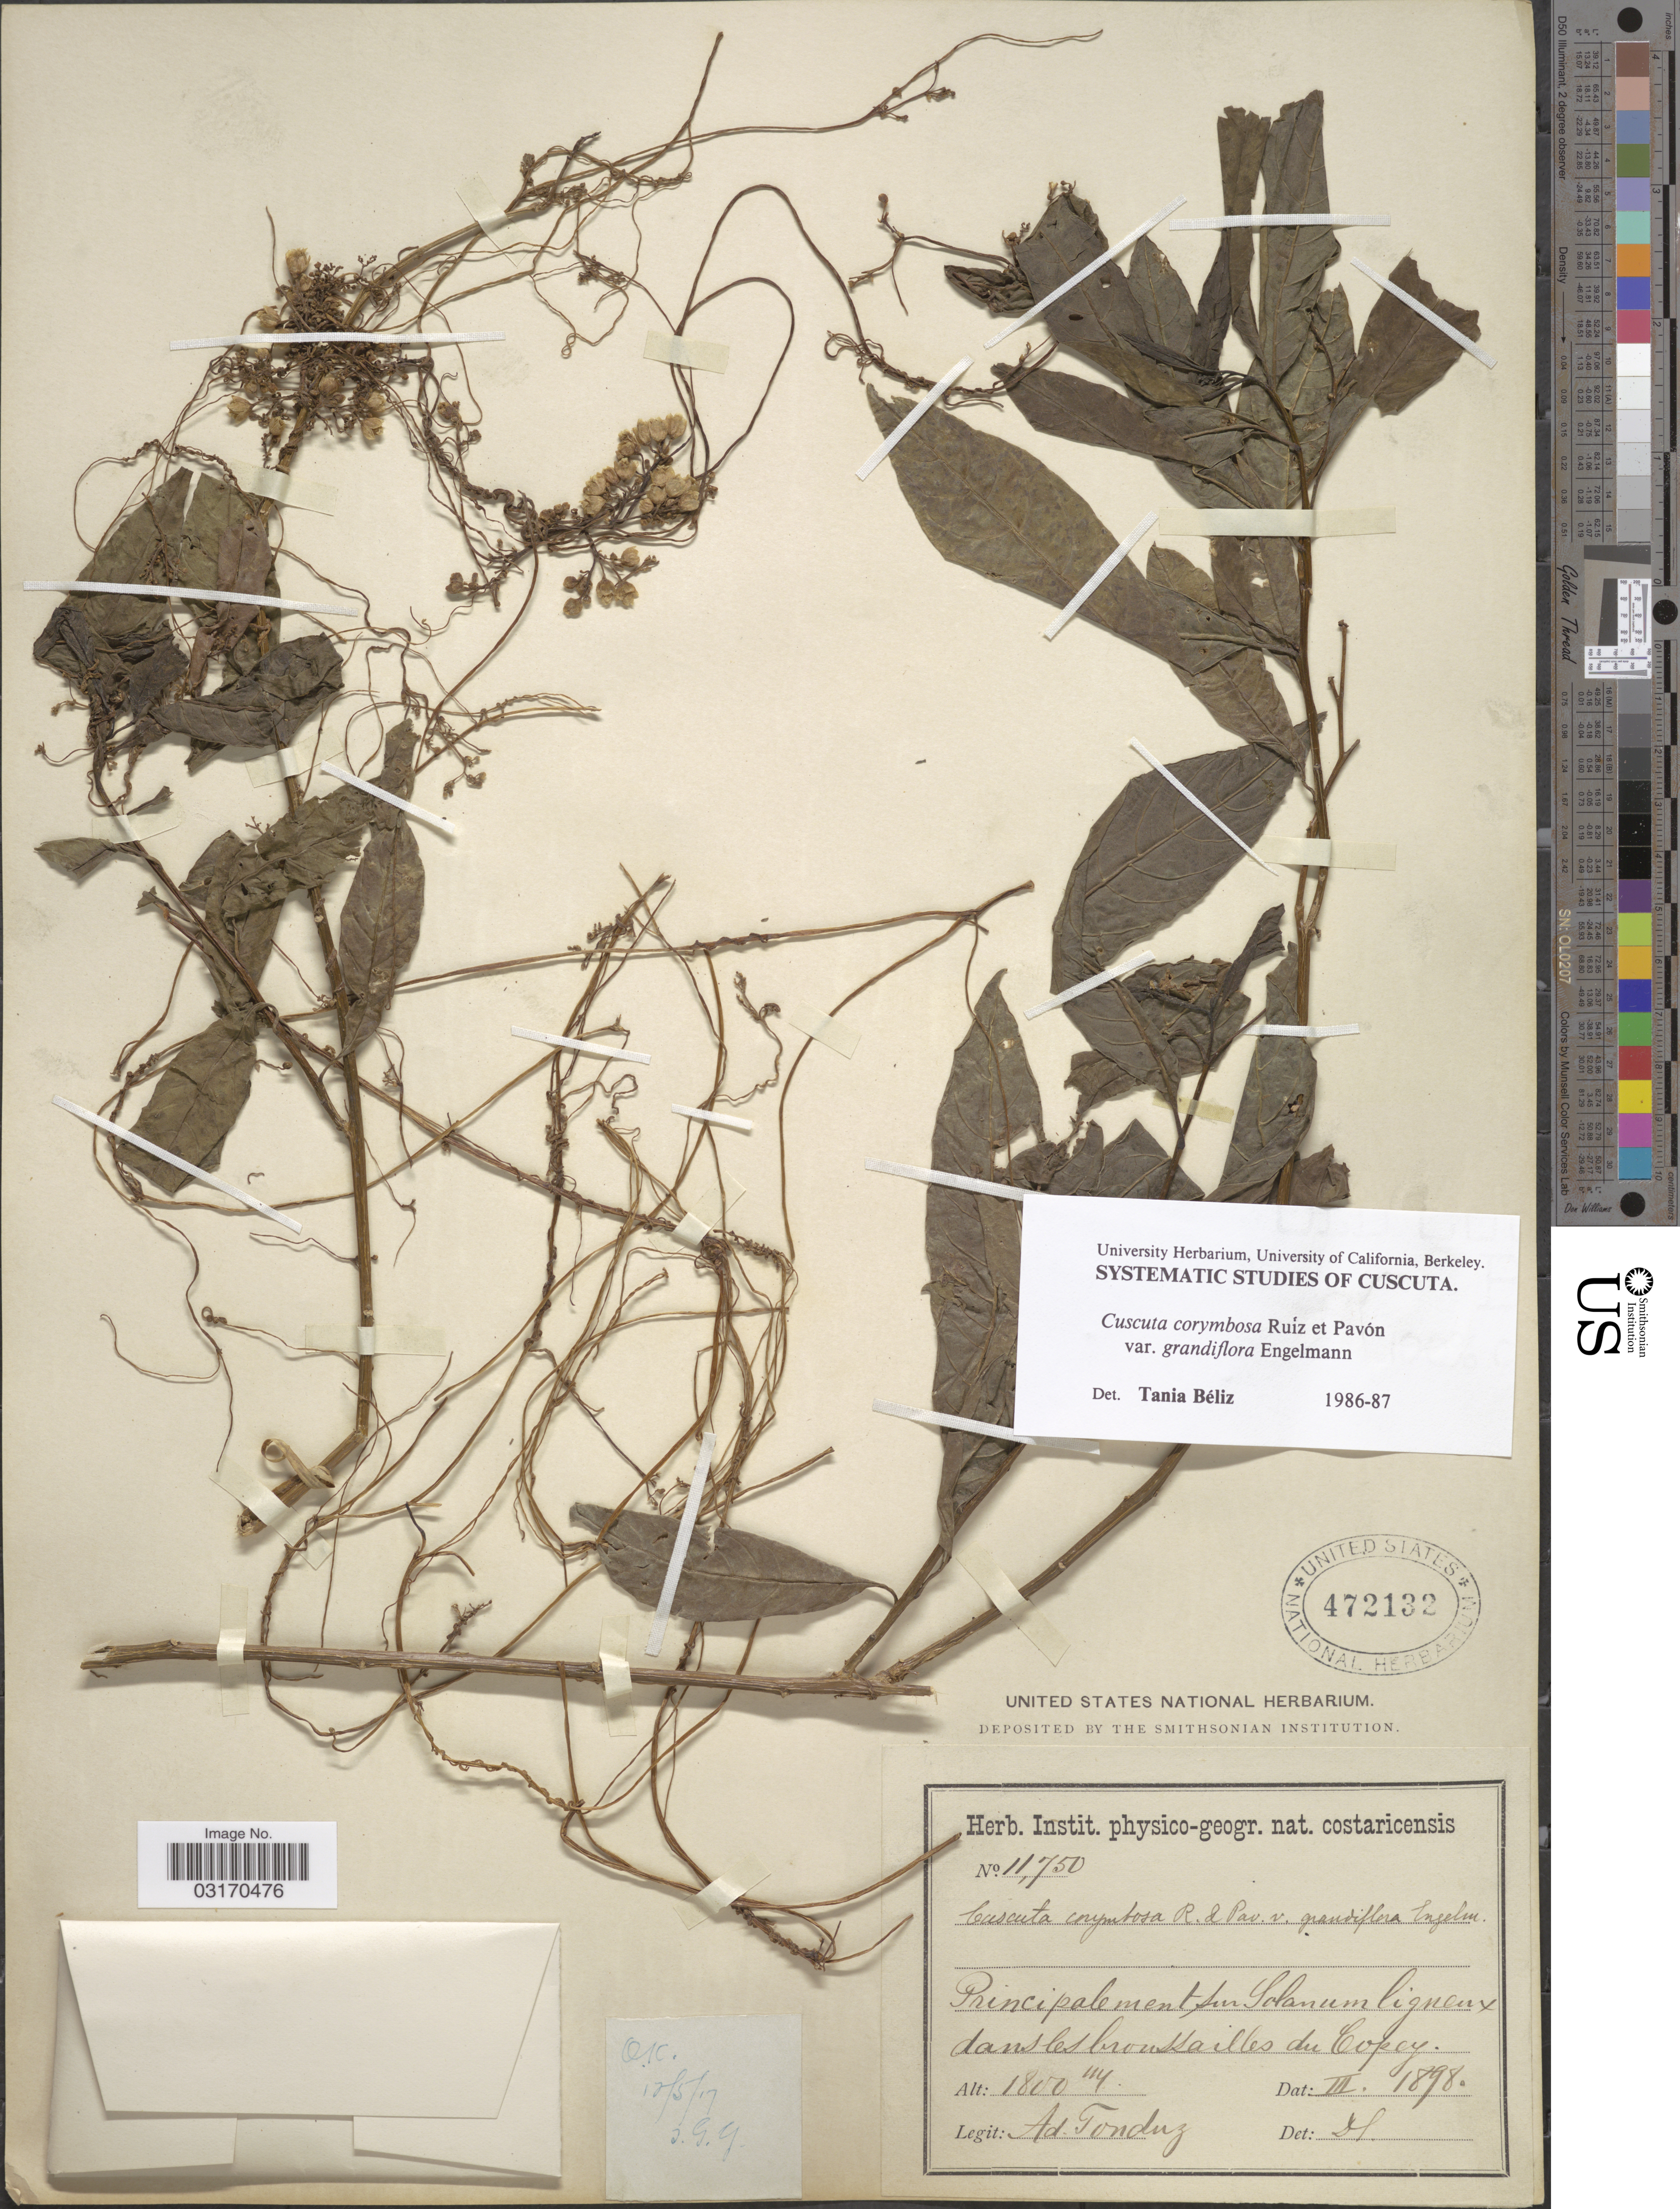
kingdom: Plantae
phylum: Tracheophyta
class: Magnoliopsida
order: Solanales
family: Convolvulaceae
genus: Cuscuta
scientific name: Cuscuta corymbosa var. grandiflora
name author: Engelm.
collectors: A. Tonduz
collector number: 11750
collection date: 1898-03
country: Costa Rica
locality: Principalement sur Solanum ligneux. dans les broussailes du Copey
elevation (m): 1800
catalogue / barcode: US 472132